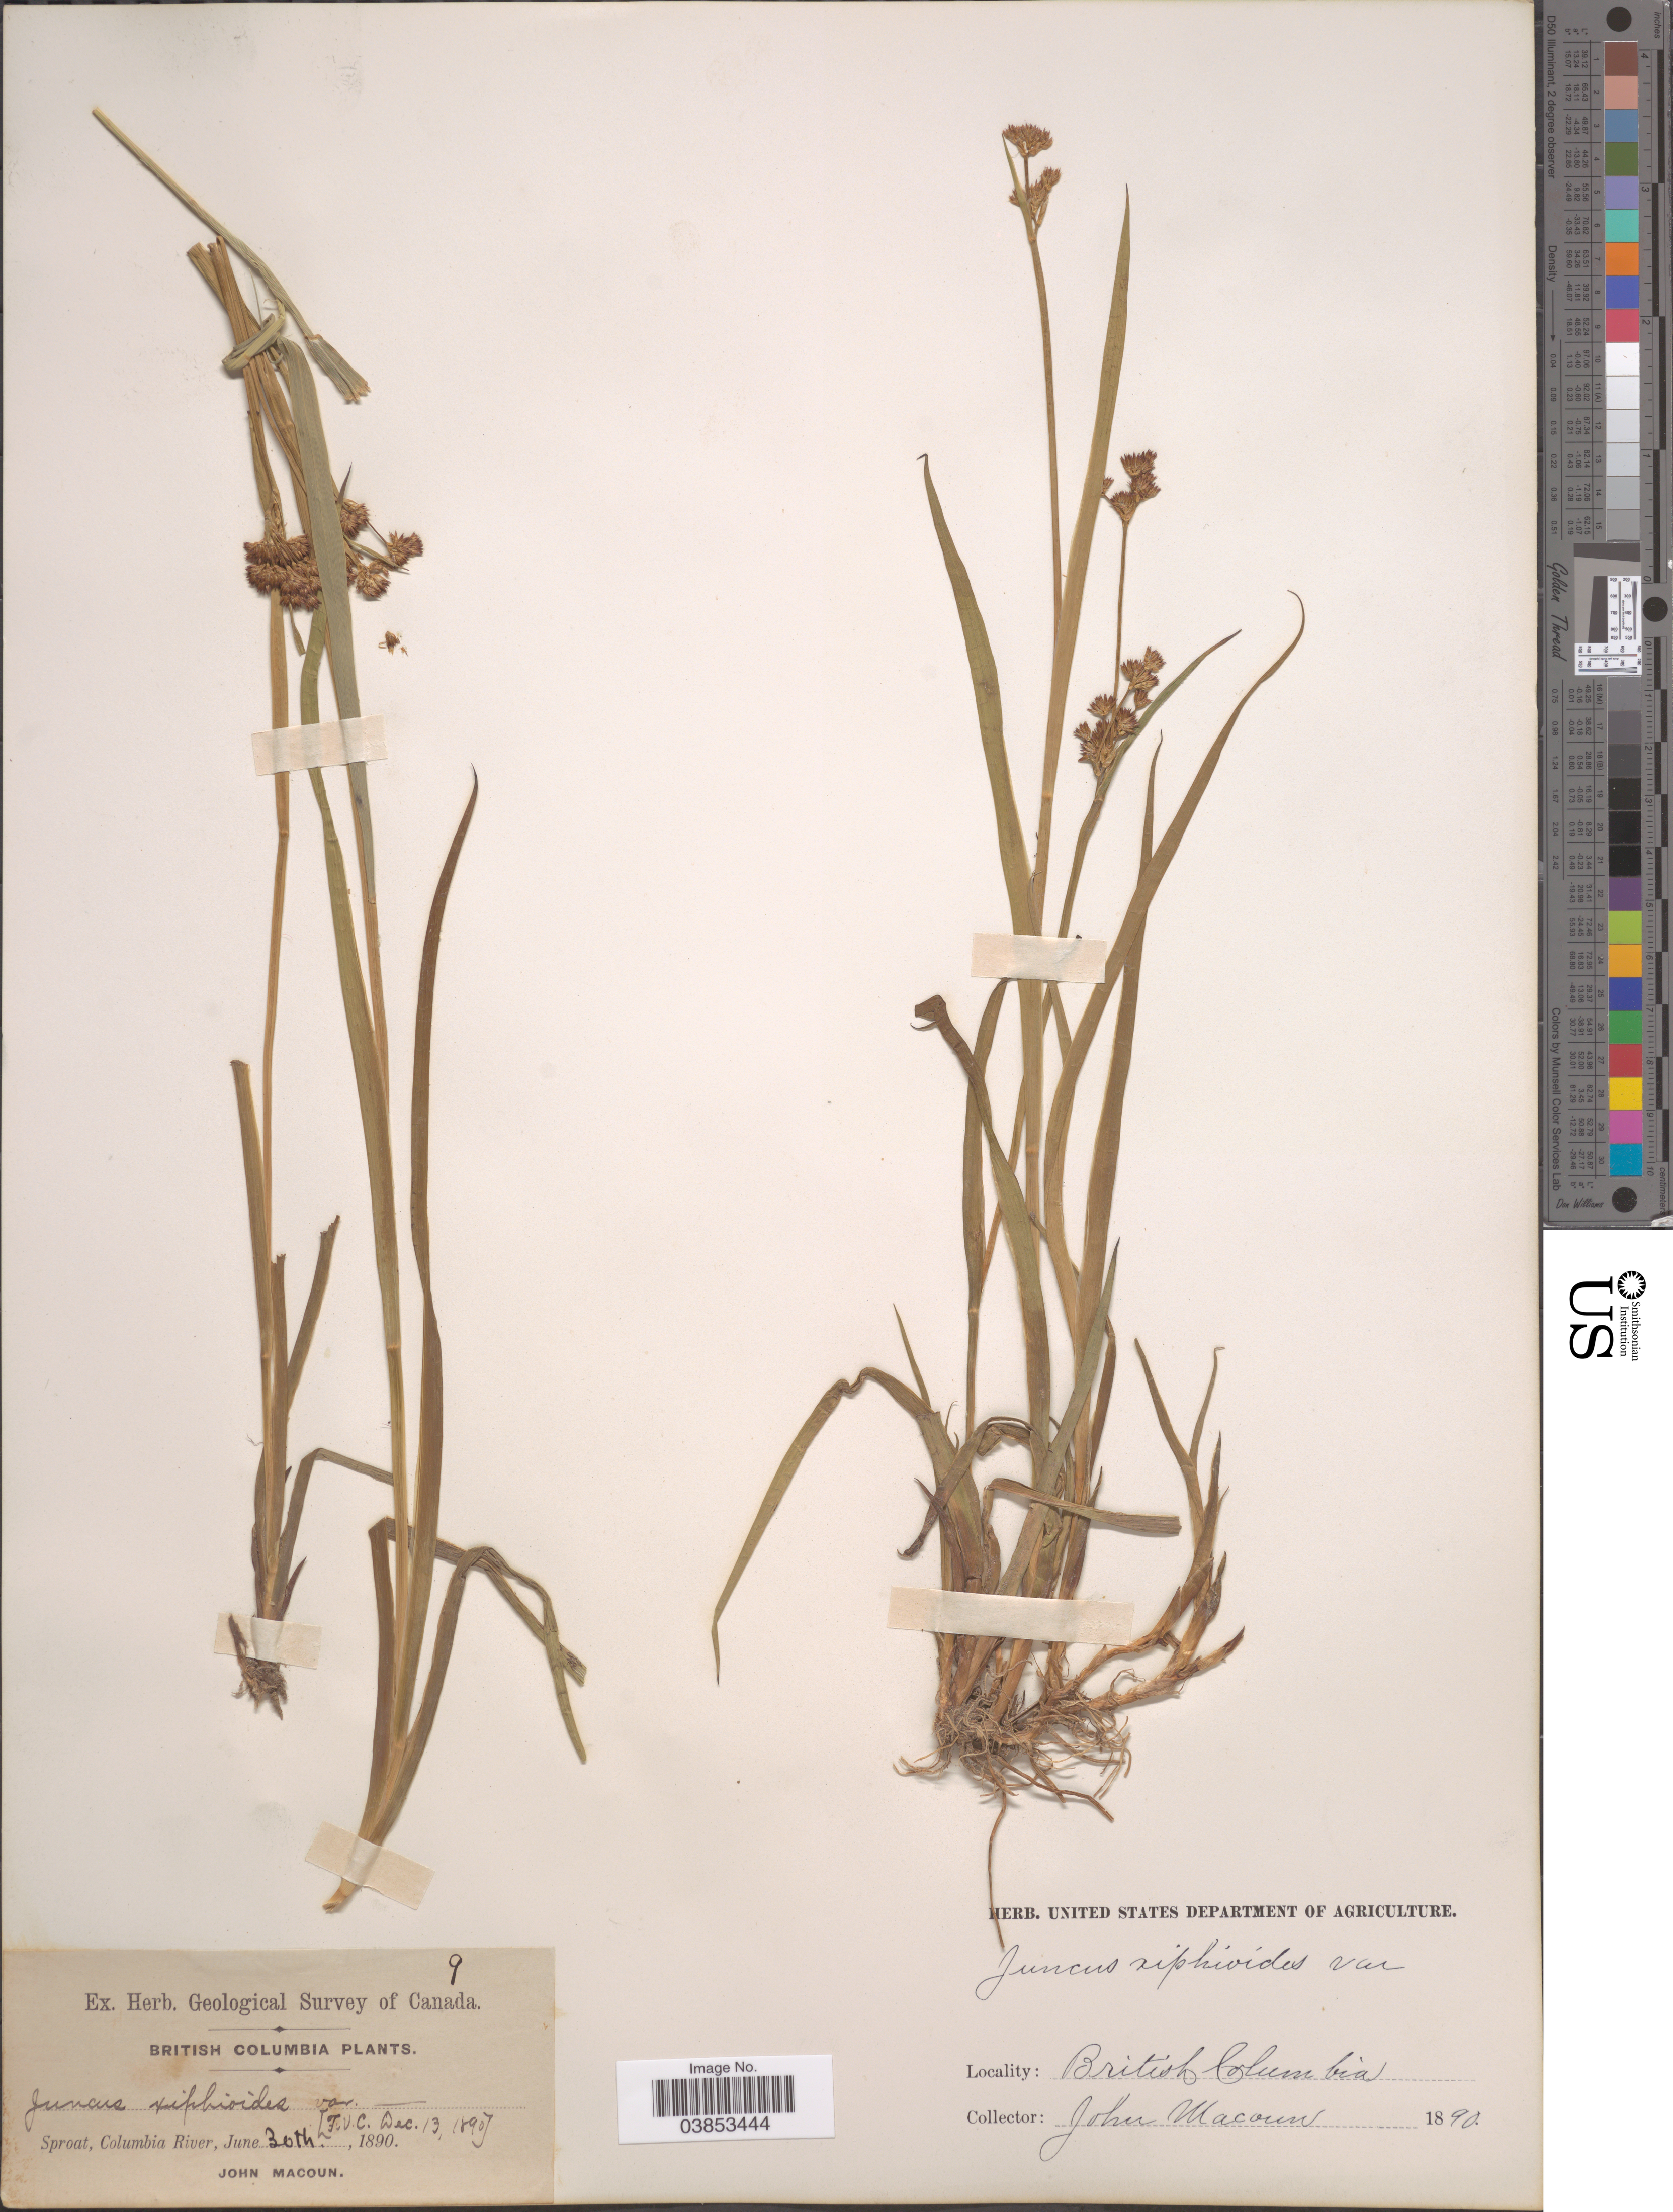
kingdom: Plantae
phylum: Tracheophyta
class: Liliopsida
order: Poales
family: Juncaceae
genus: Juncus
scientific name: Juncus ensifolius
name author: Wikstr.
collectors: J. Macoun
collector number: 9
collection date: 1890-06-30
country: Canada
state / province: British Columbia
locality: Sproat, Columbia River.